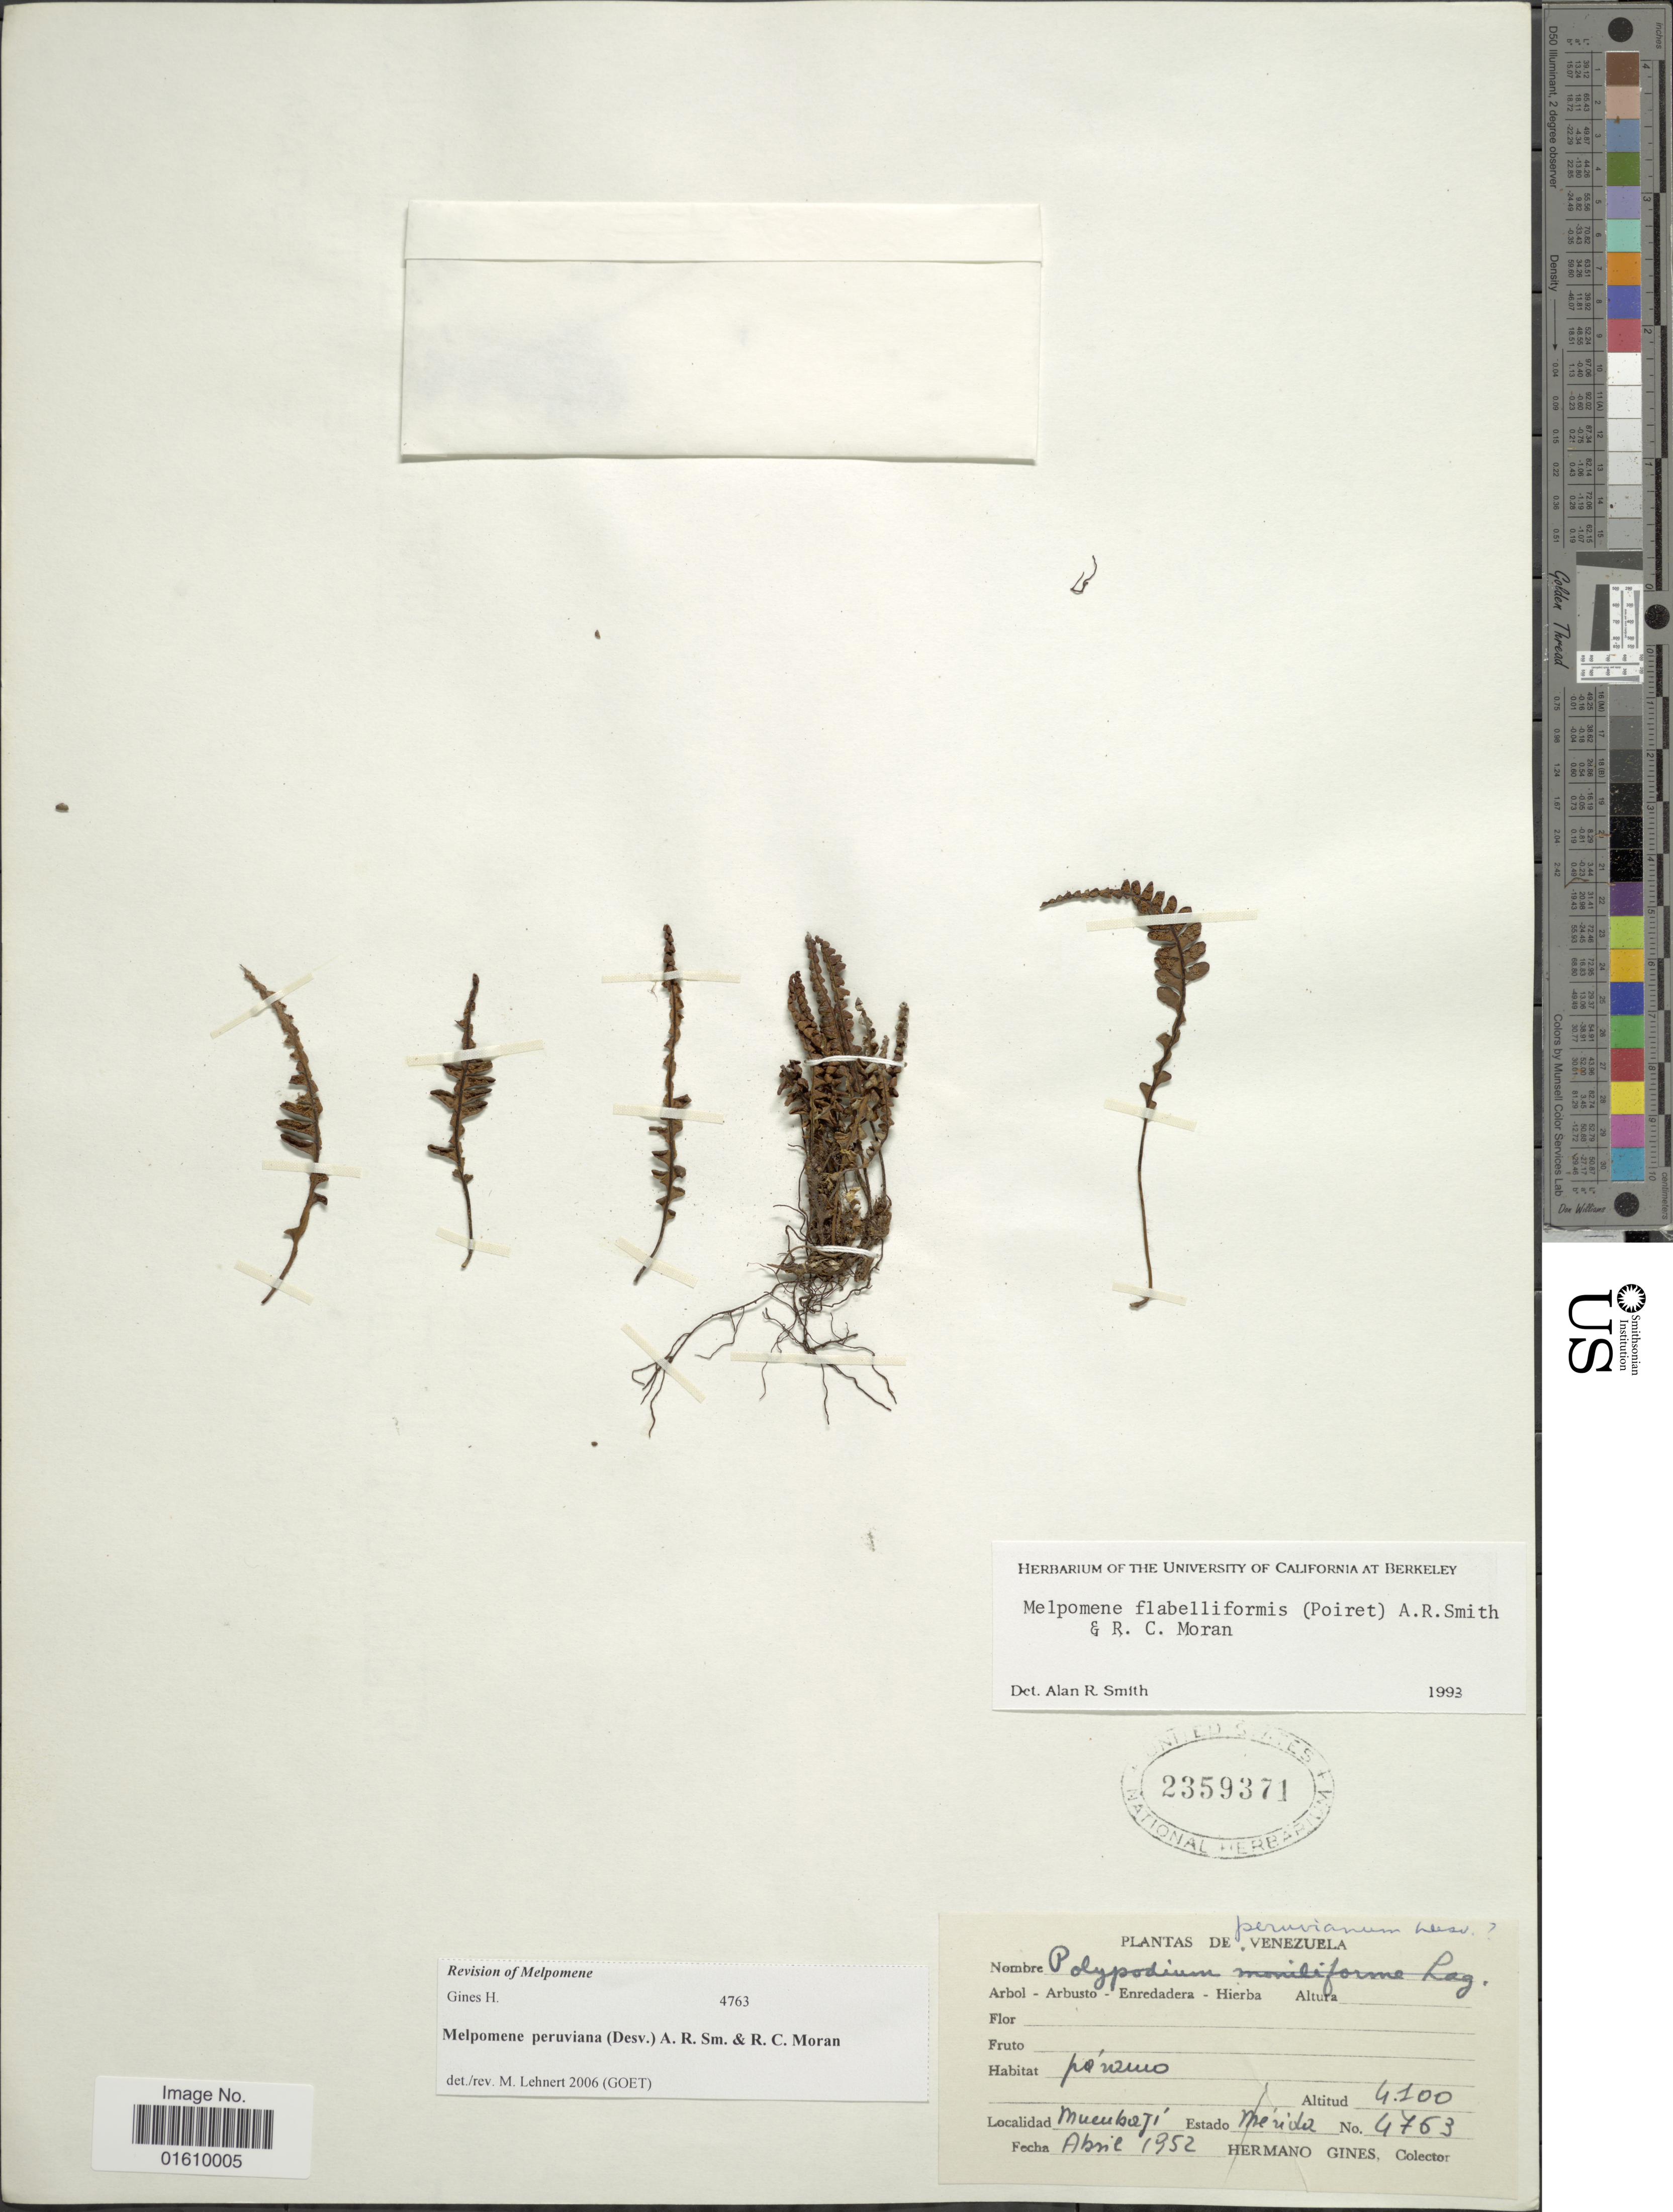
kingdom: Plantae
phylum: Tracheophyta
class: Polypodiopsida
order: Polypodiales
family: Polypodiaceae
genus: Melpomene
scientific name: Melpomene peruviana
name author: (Desv.) A.R. Sm. & R.C. Moran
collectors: Bro. Gines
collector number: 4763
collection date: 1952-04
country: Venezuela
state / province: Mérida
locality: Meubaji, Merida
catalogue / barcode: US 2359371